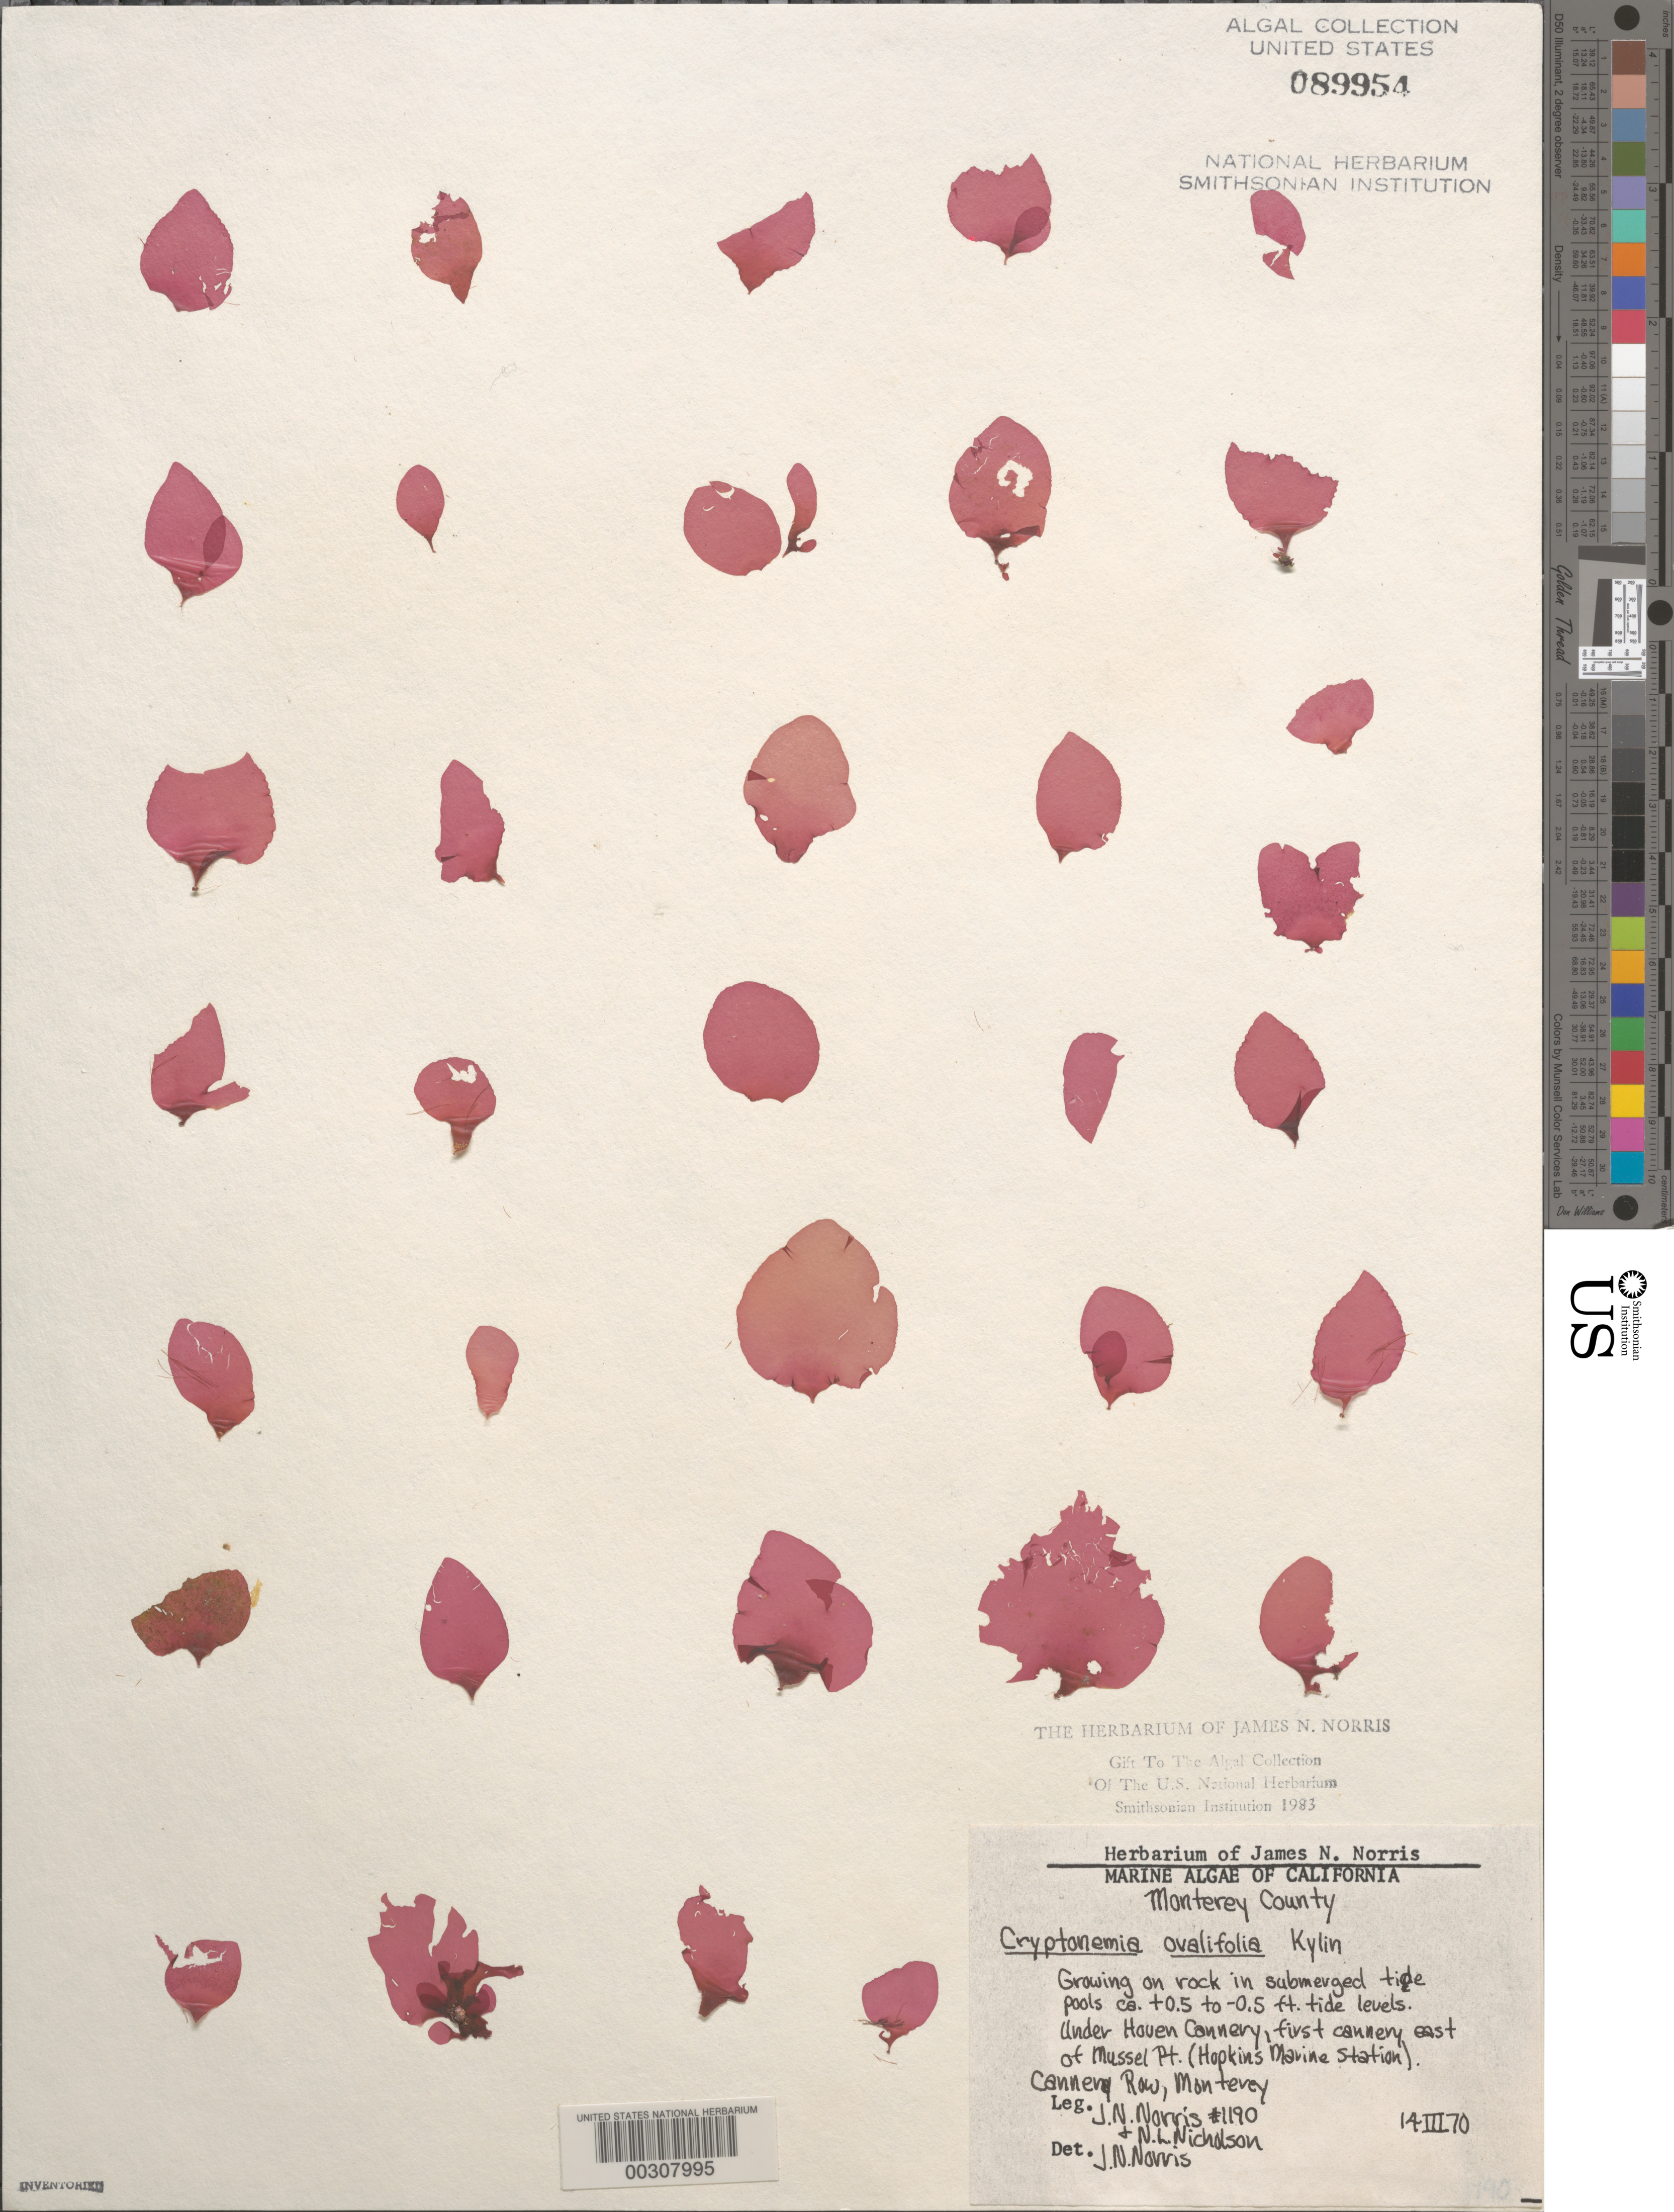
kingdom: Plantae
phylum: Rhodophyta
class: Florideophyceae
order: Halymeniales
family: Halymeniaceae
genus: Isabbottia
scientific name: Isabbottia ovalifolia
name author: (Kylin) M.S. Balakrishnan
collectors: J. Norris & N. Nicholson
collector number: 1190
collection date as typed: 14 Mar 70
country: United States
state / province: California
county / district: Monterey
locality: Monterey County. Under Hoven Cannery, first cannery east of Mussel Pt. (Hopkins Marine Station). Cannery Row, Monterey.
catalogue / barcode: US 89954